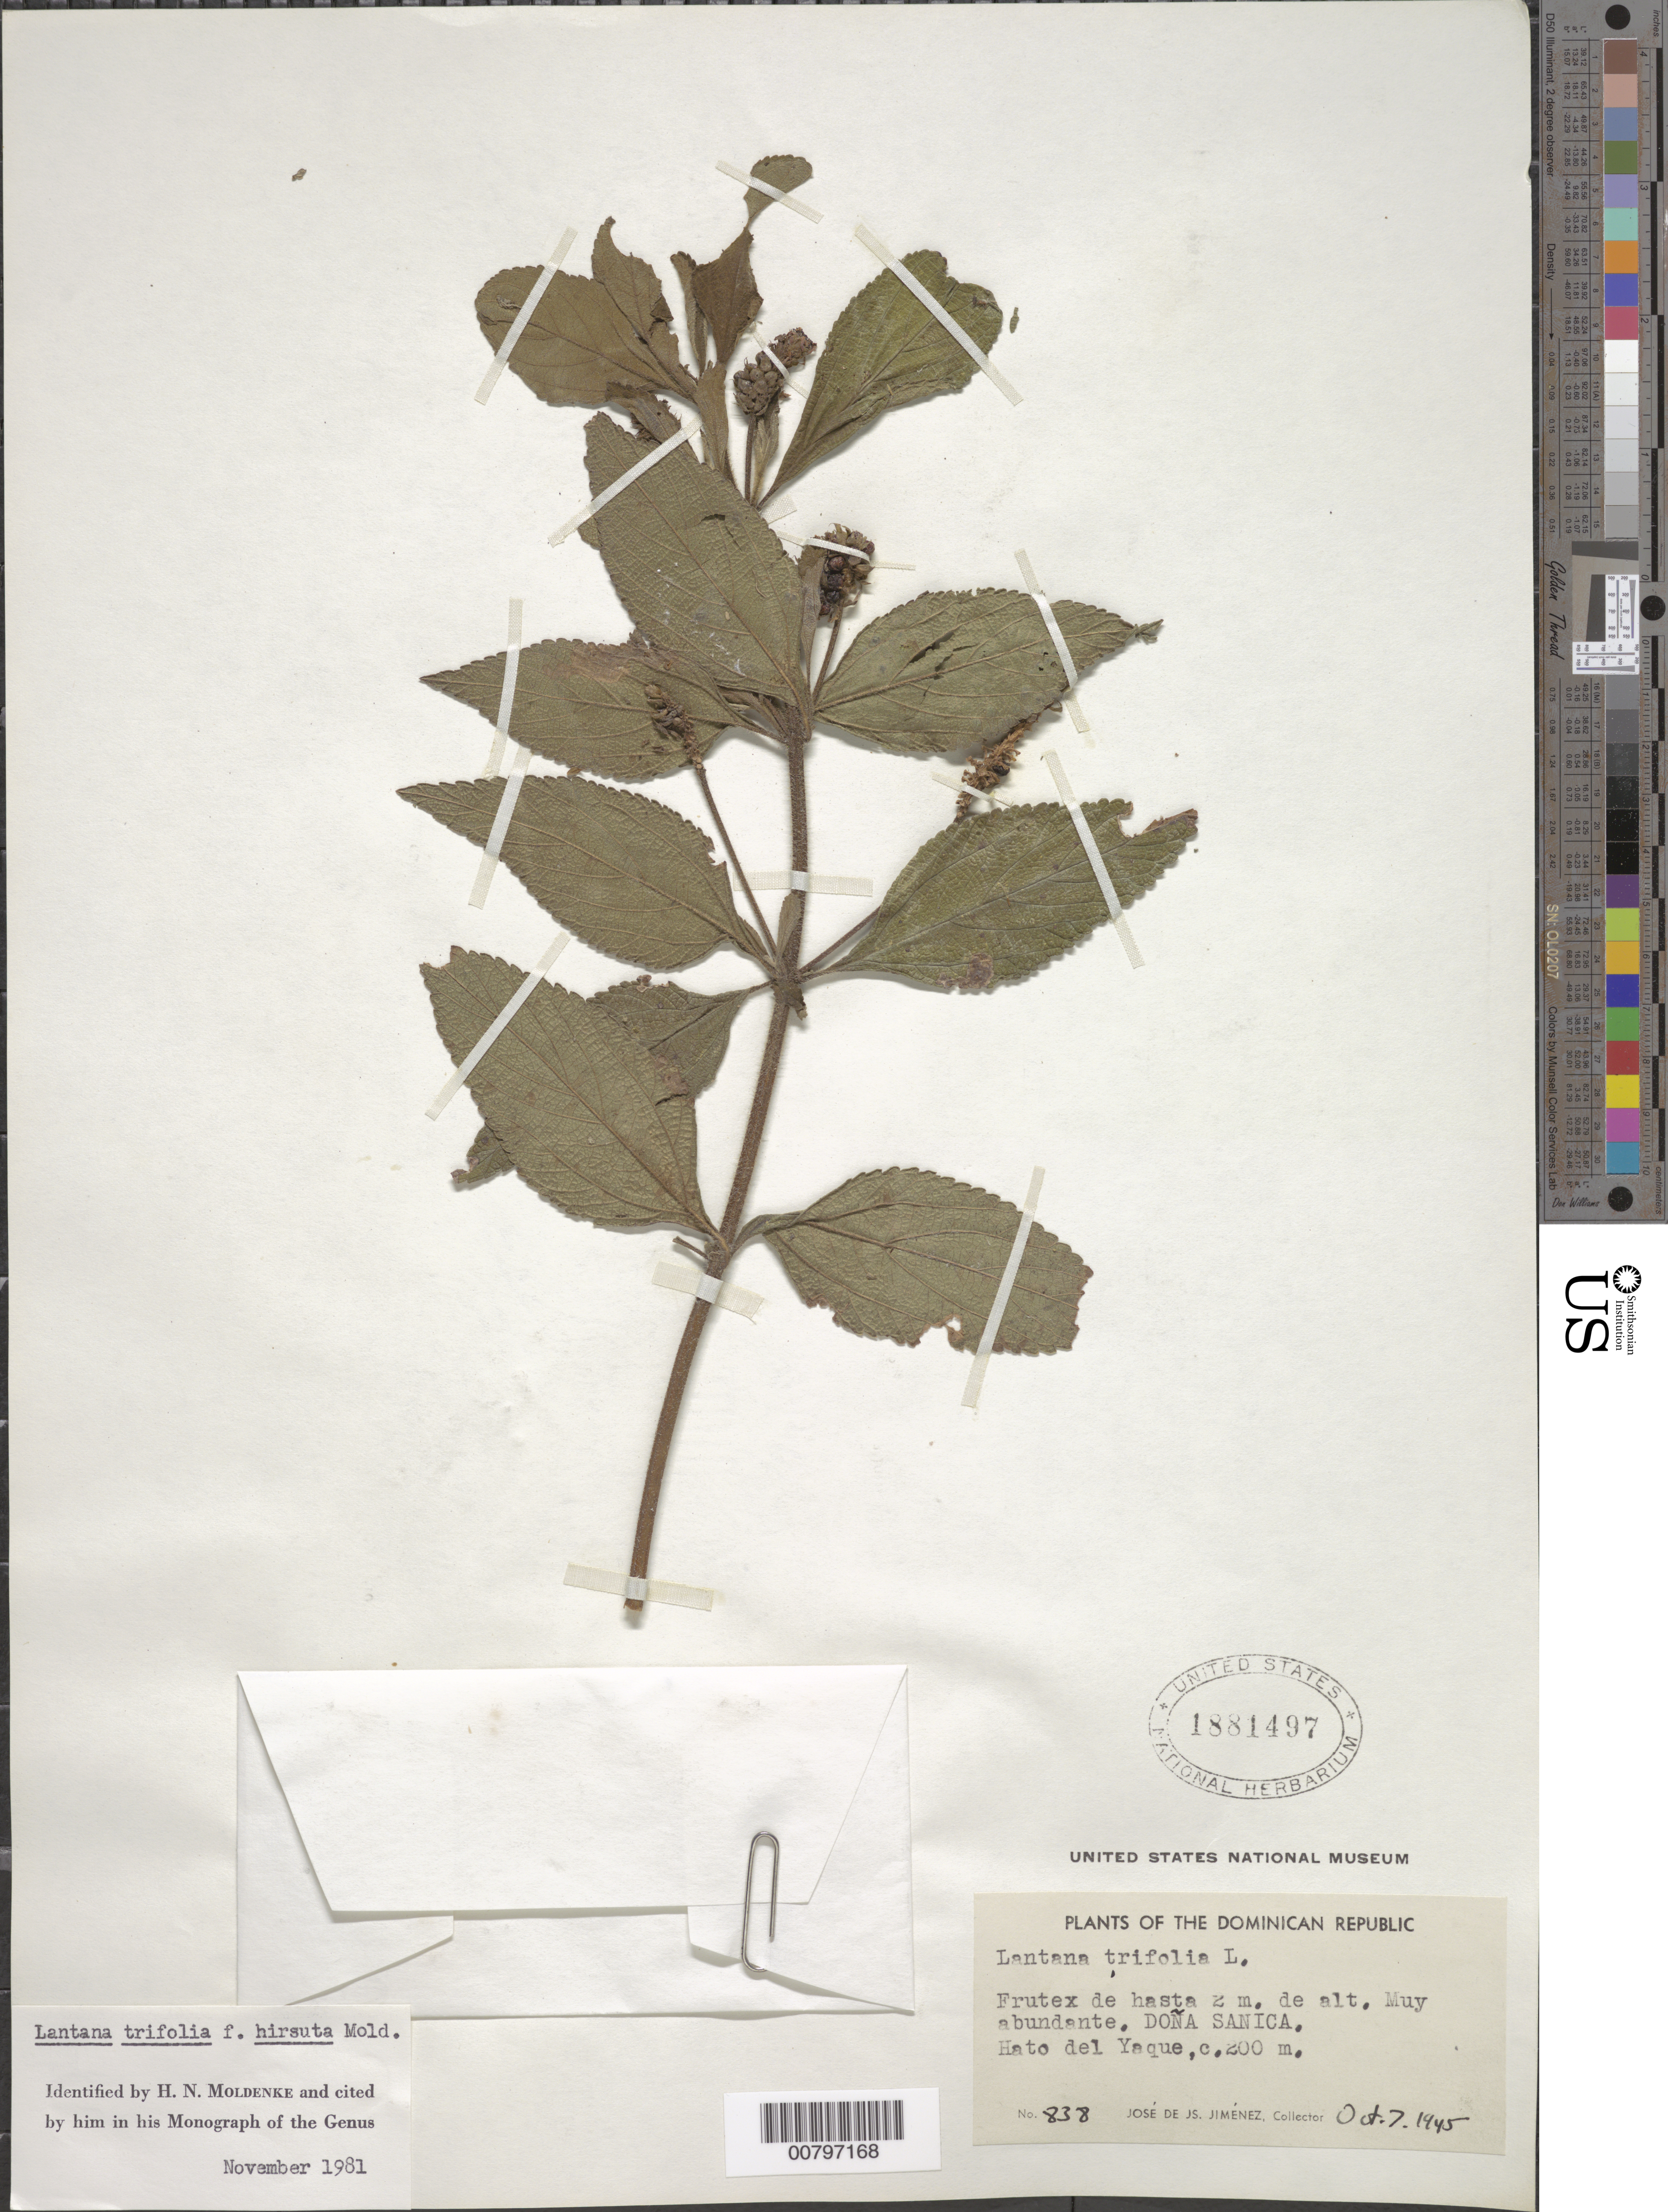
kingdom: Plantae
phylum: Tracheophyta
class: Magnoliopsida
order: Lamiales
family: Verbenaceae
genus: Lantana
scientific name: Lantana trifolia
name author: L.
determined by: Moldenke, H. N.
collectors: J. J. Jiménez Almonte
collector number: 838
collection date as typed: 07 Oct 1945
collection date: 1945-10-07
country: Dominican Republic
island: Hispaniola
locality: Hato del Yaque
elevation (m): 200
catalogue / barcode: US 1881497